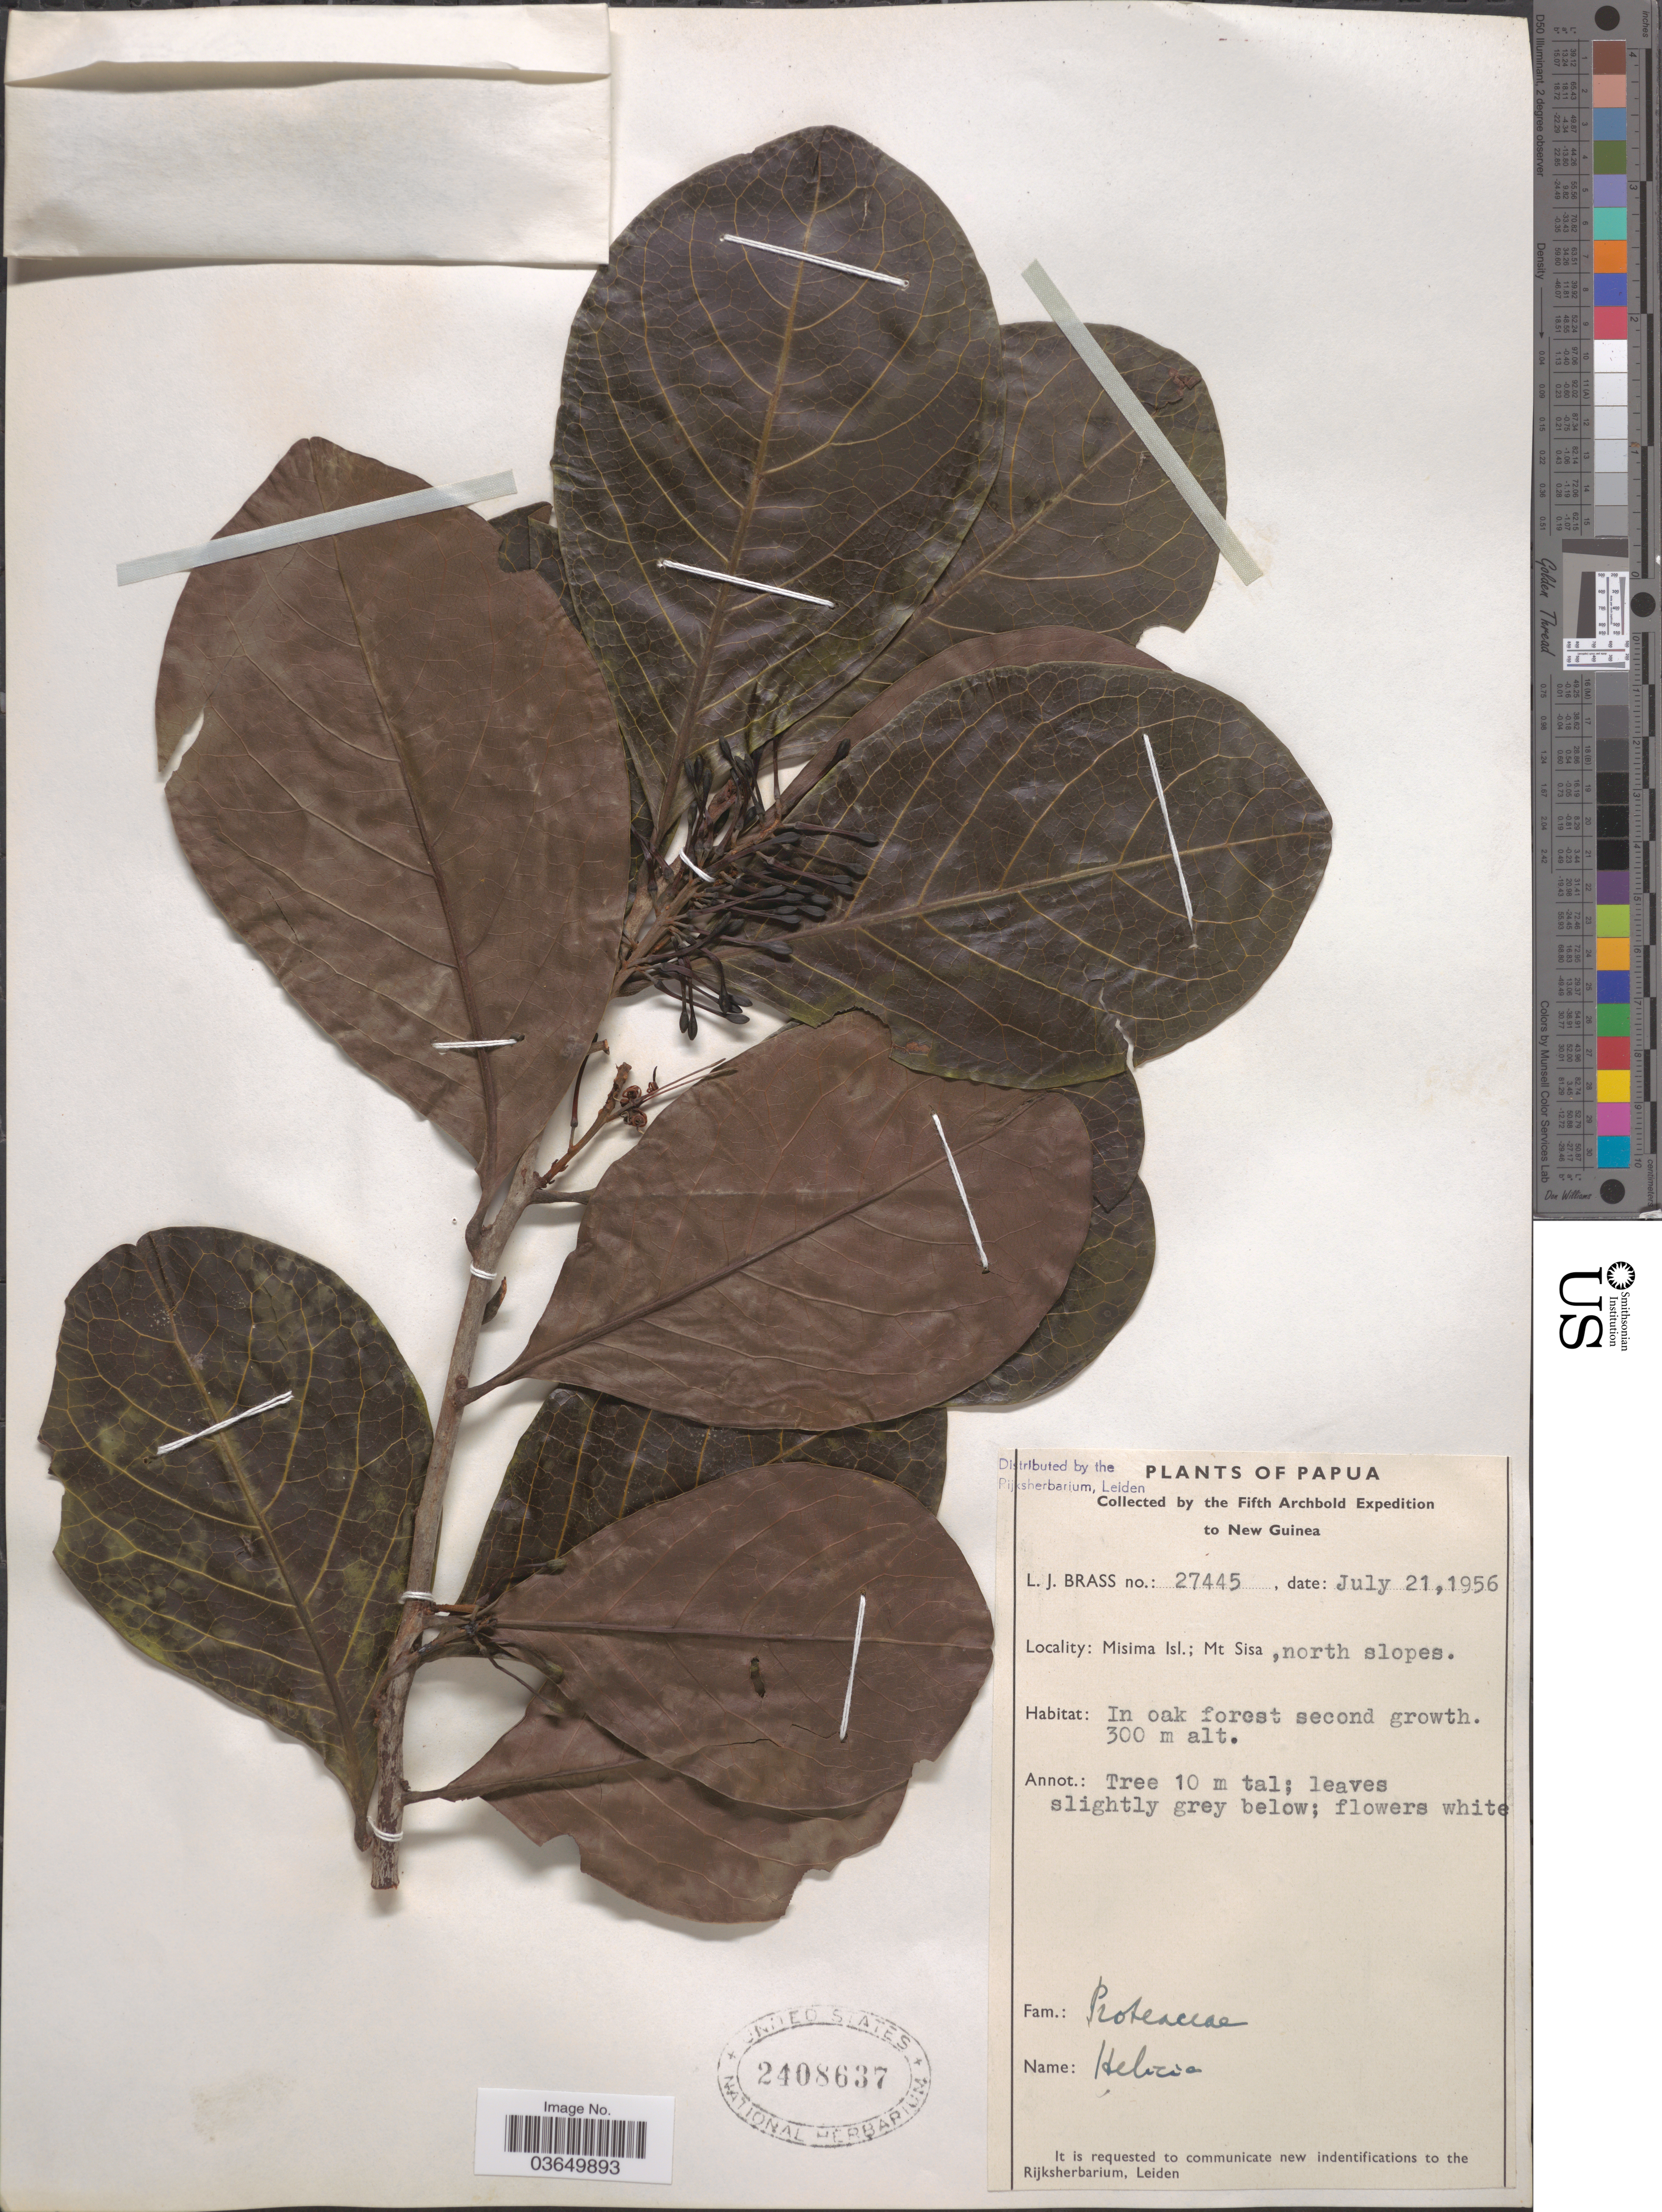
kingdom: Plantae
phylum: Tracheophyta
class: Magnoliopsida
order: Proteales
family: Proteaceae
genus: Helicia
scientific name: Helicia sp.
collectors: L. J. Brass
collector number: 27445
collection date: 1956-07-21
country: Papua New Guinea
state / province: Milne Bay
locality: Papua. New Guinea. Misima Isl.; Mt Sisa, north slopes.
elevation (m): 300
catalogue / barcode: US 2408637